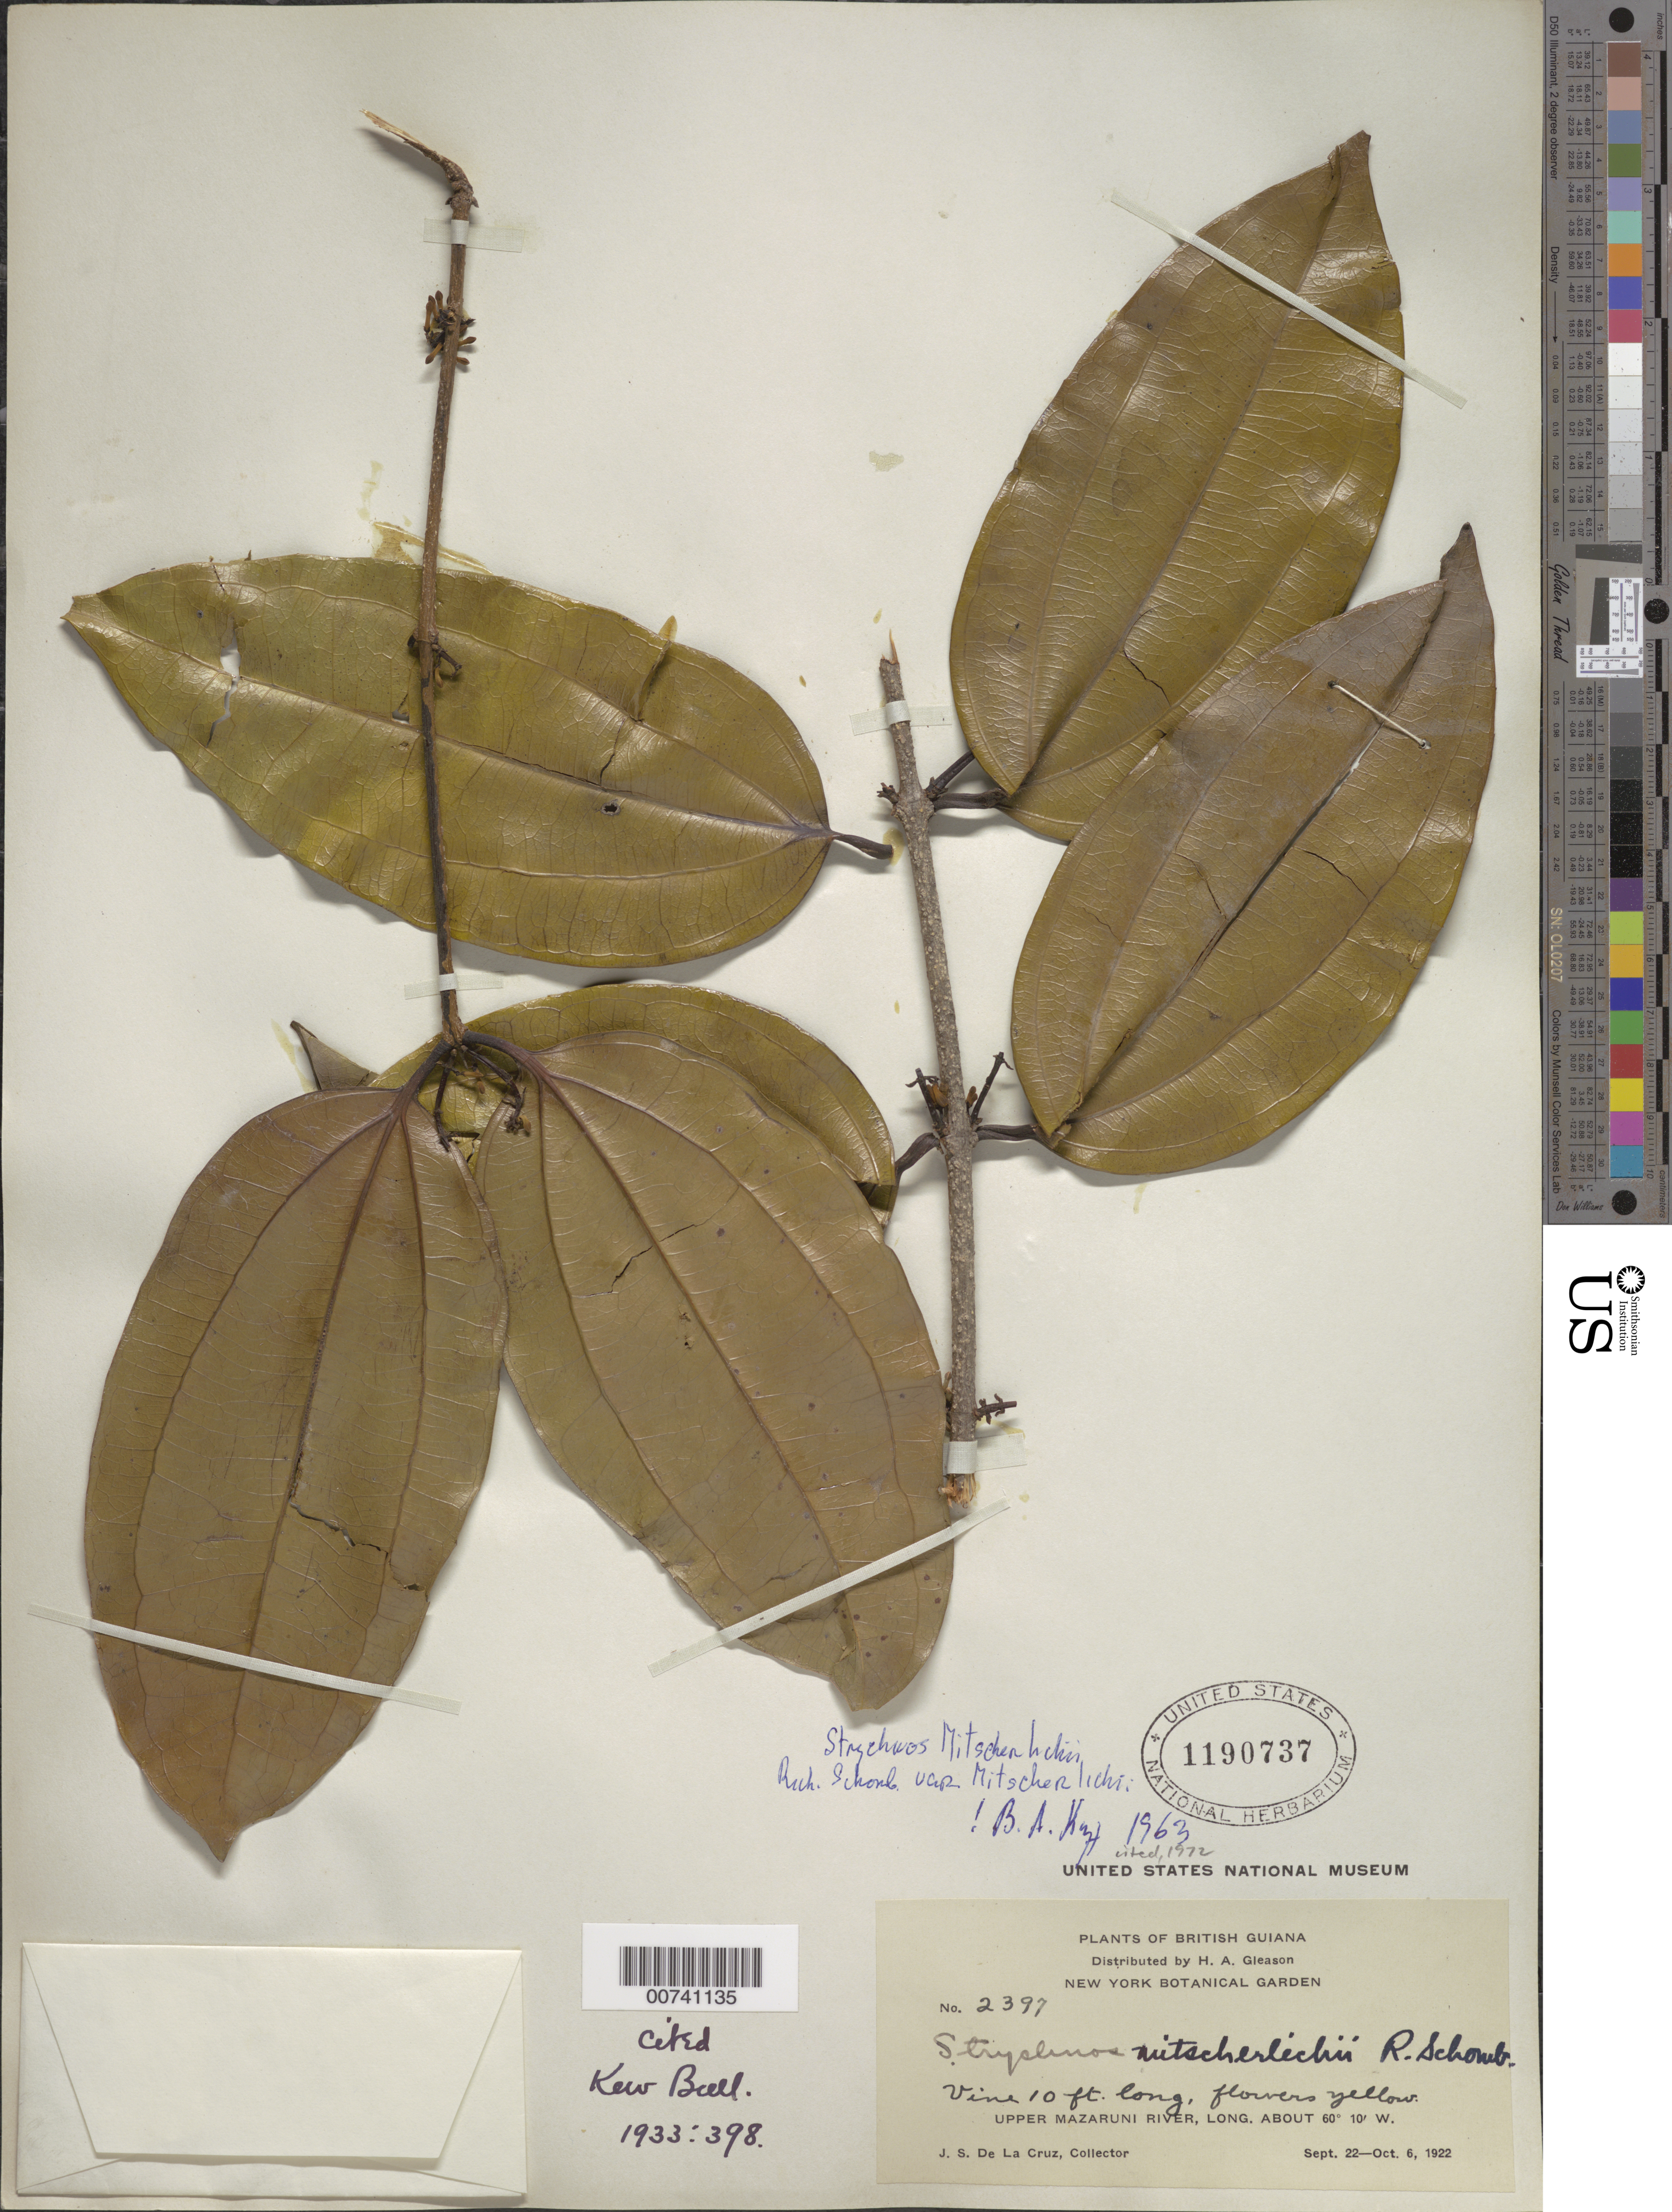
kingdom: Plantae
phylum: Tracheophyta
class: Magnoliopsida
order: Gentianales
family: Loganiaceae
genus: Strychnos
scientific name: Strychnos mitscherlichii var. mitscherlichii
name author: M.R. Schomb.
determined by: Krukoff, B. A.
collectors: J. S. de la Cruz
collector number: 2397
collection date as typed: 22-Sep-22 to 6-Oct-22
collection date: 1922-09-22/1922-10-06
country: Guyana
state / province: Cuyuni-Mazaruni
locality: Upper Mazaruni R.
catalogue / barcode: US 1190737